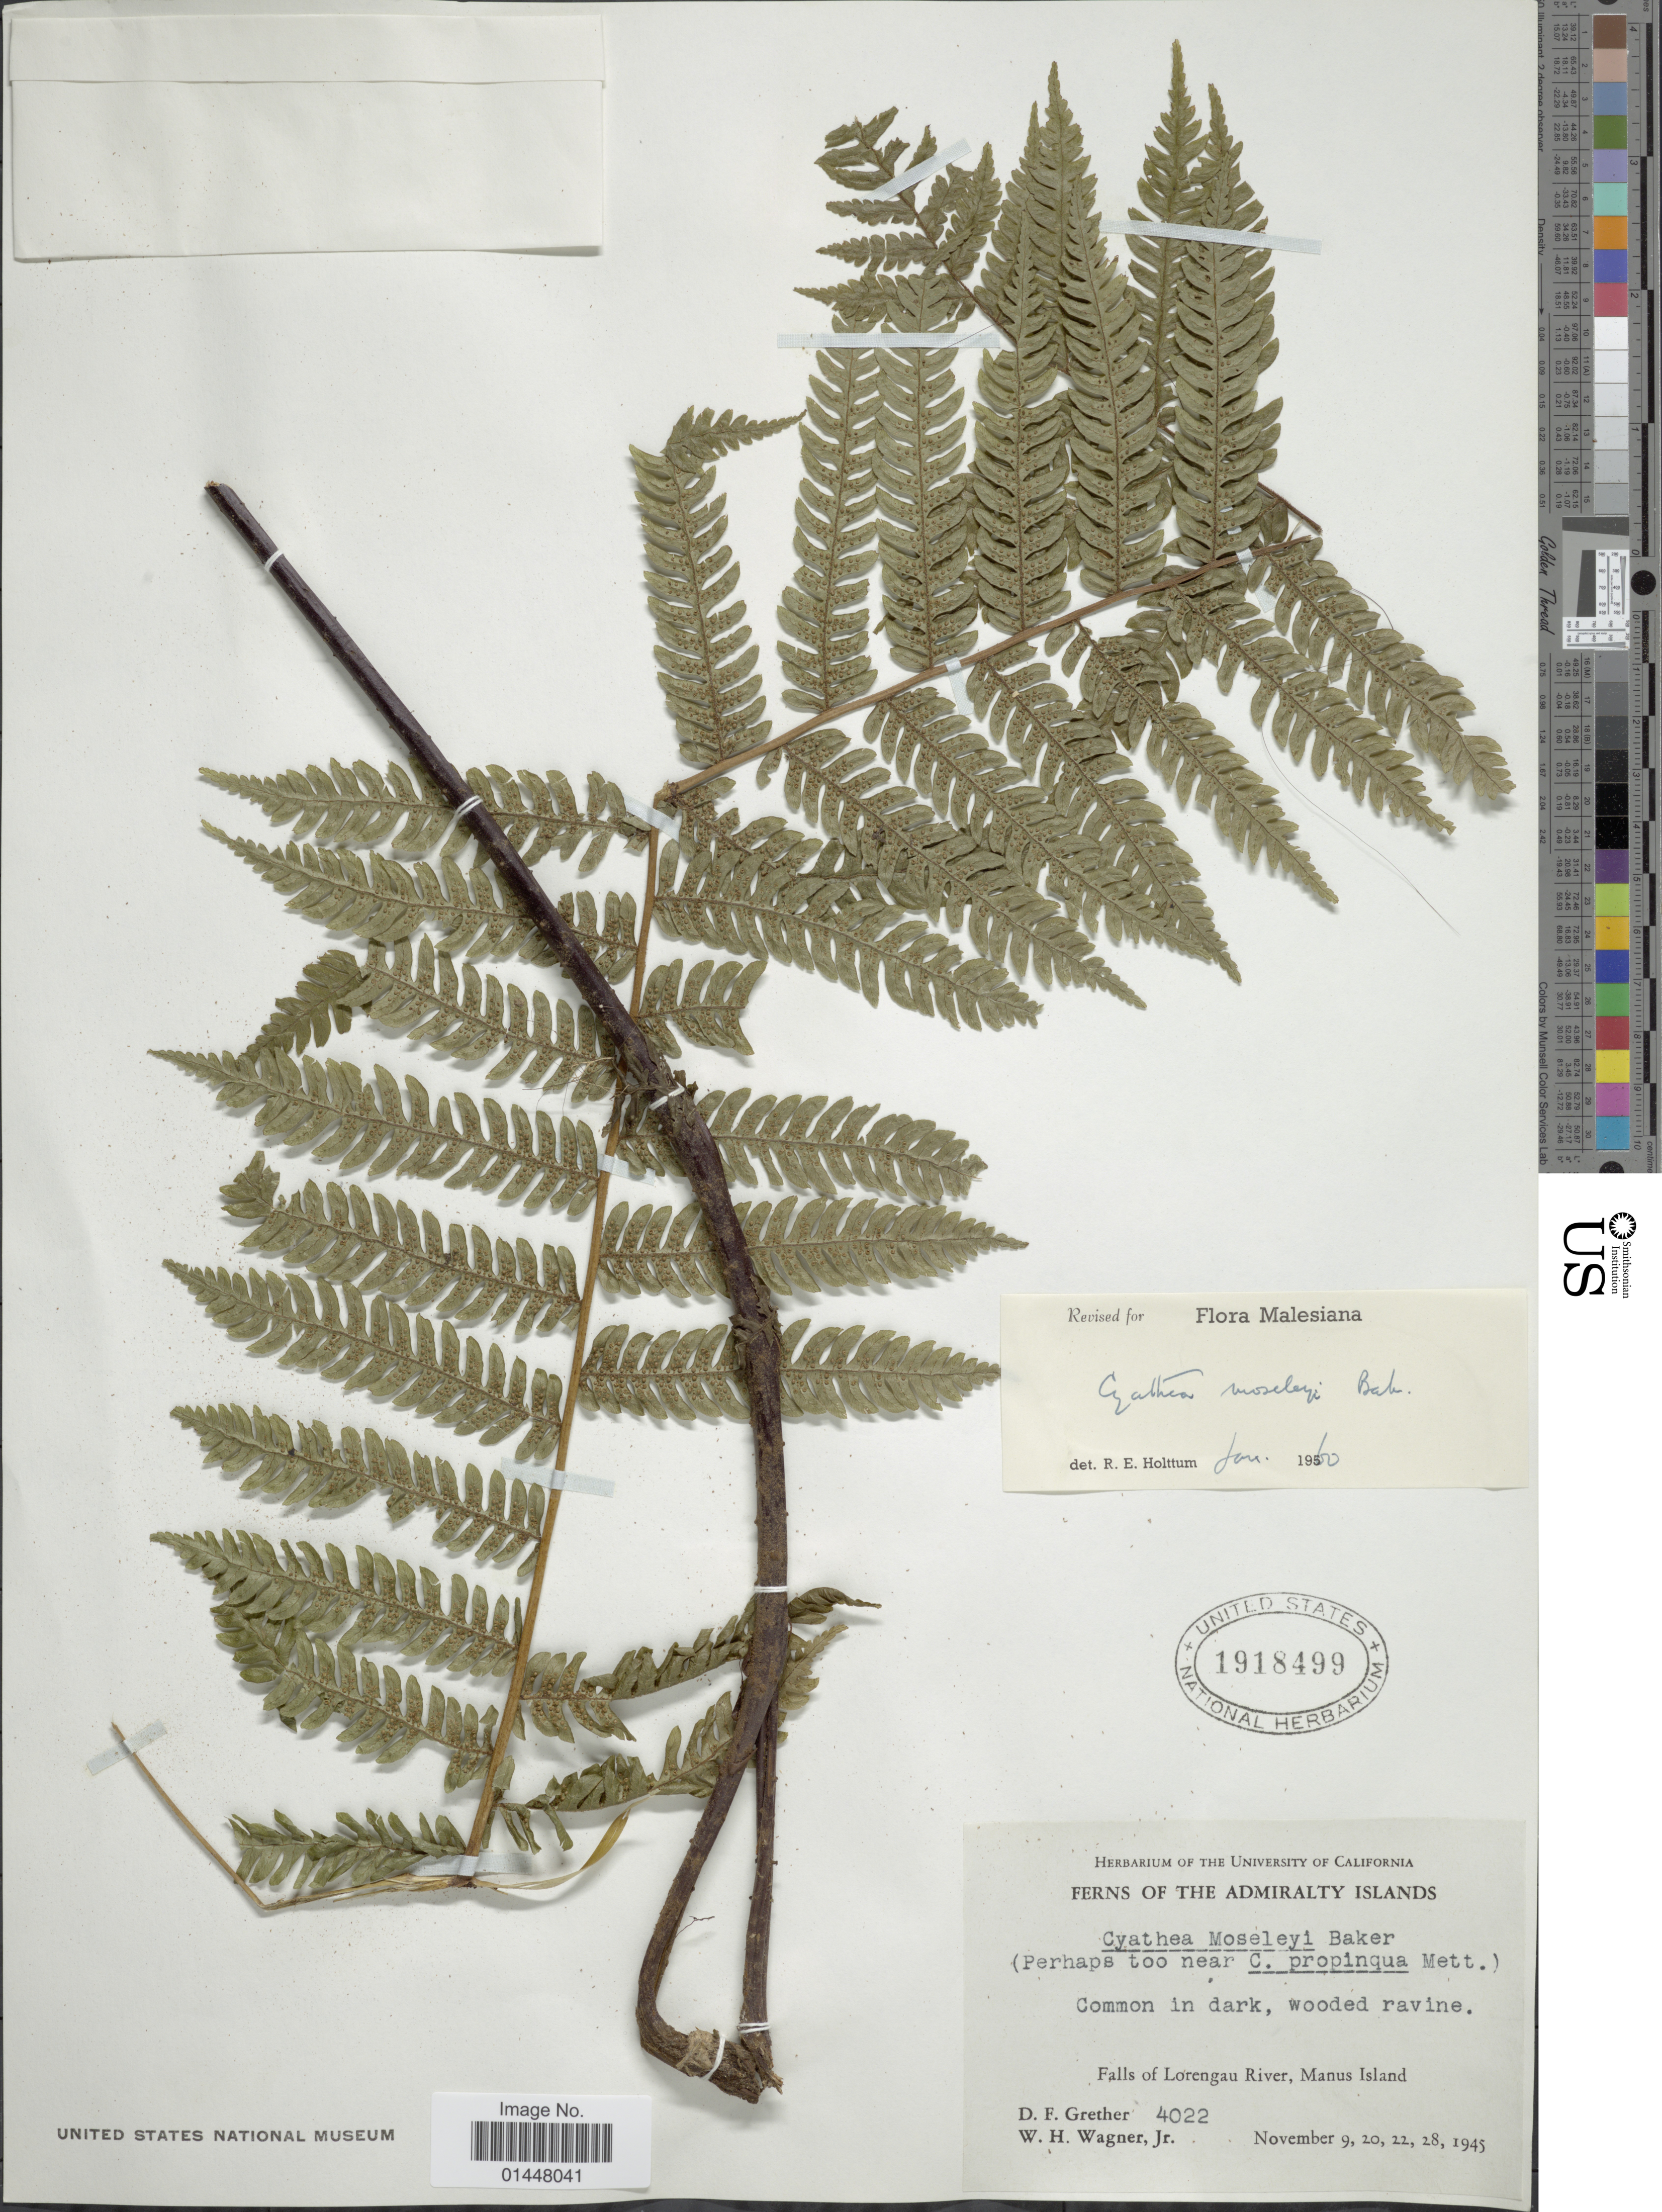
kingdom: Plantae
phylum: Tracheophyta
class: Polypodiopsida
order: Cyatheales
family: Cyatheaceae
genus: Sphaeropteris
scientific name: Sphaeropteris moseleyi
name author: (Baker) R.M. Tryon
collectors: D. F. Grether & W. H. Wagner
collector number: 4022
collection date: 1945-11-09/1945-11-28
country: Papua New Guinea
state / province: Manus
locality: Admiralty islands, Falls of Lorengau River, Manus Island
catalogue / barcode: US 1918499